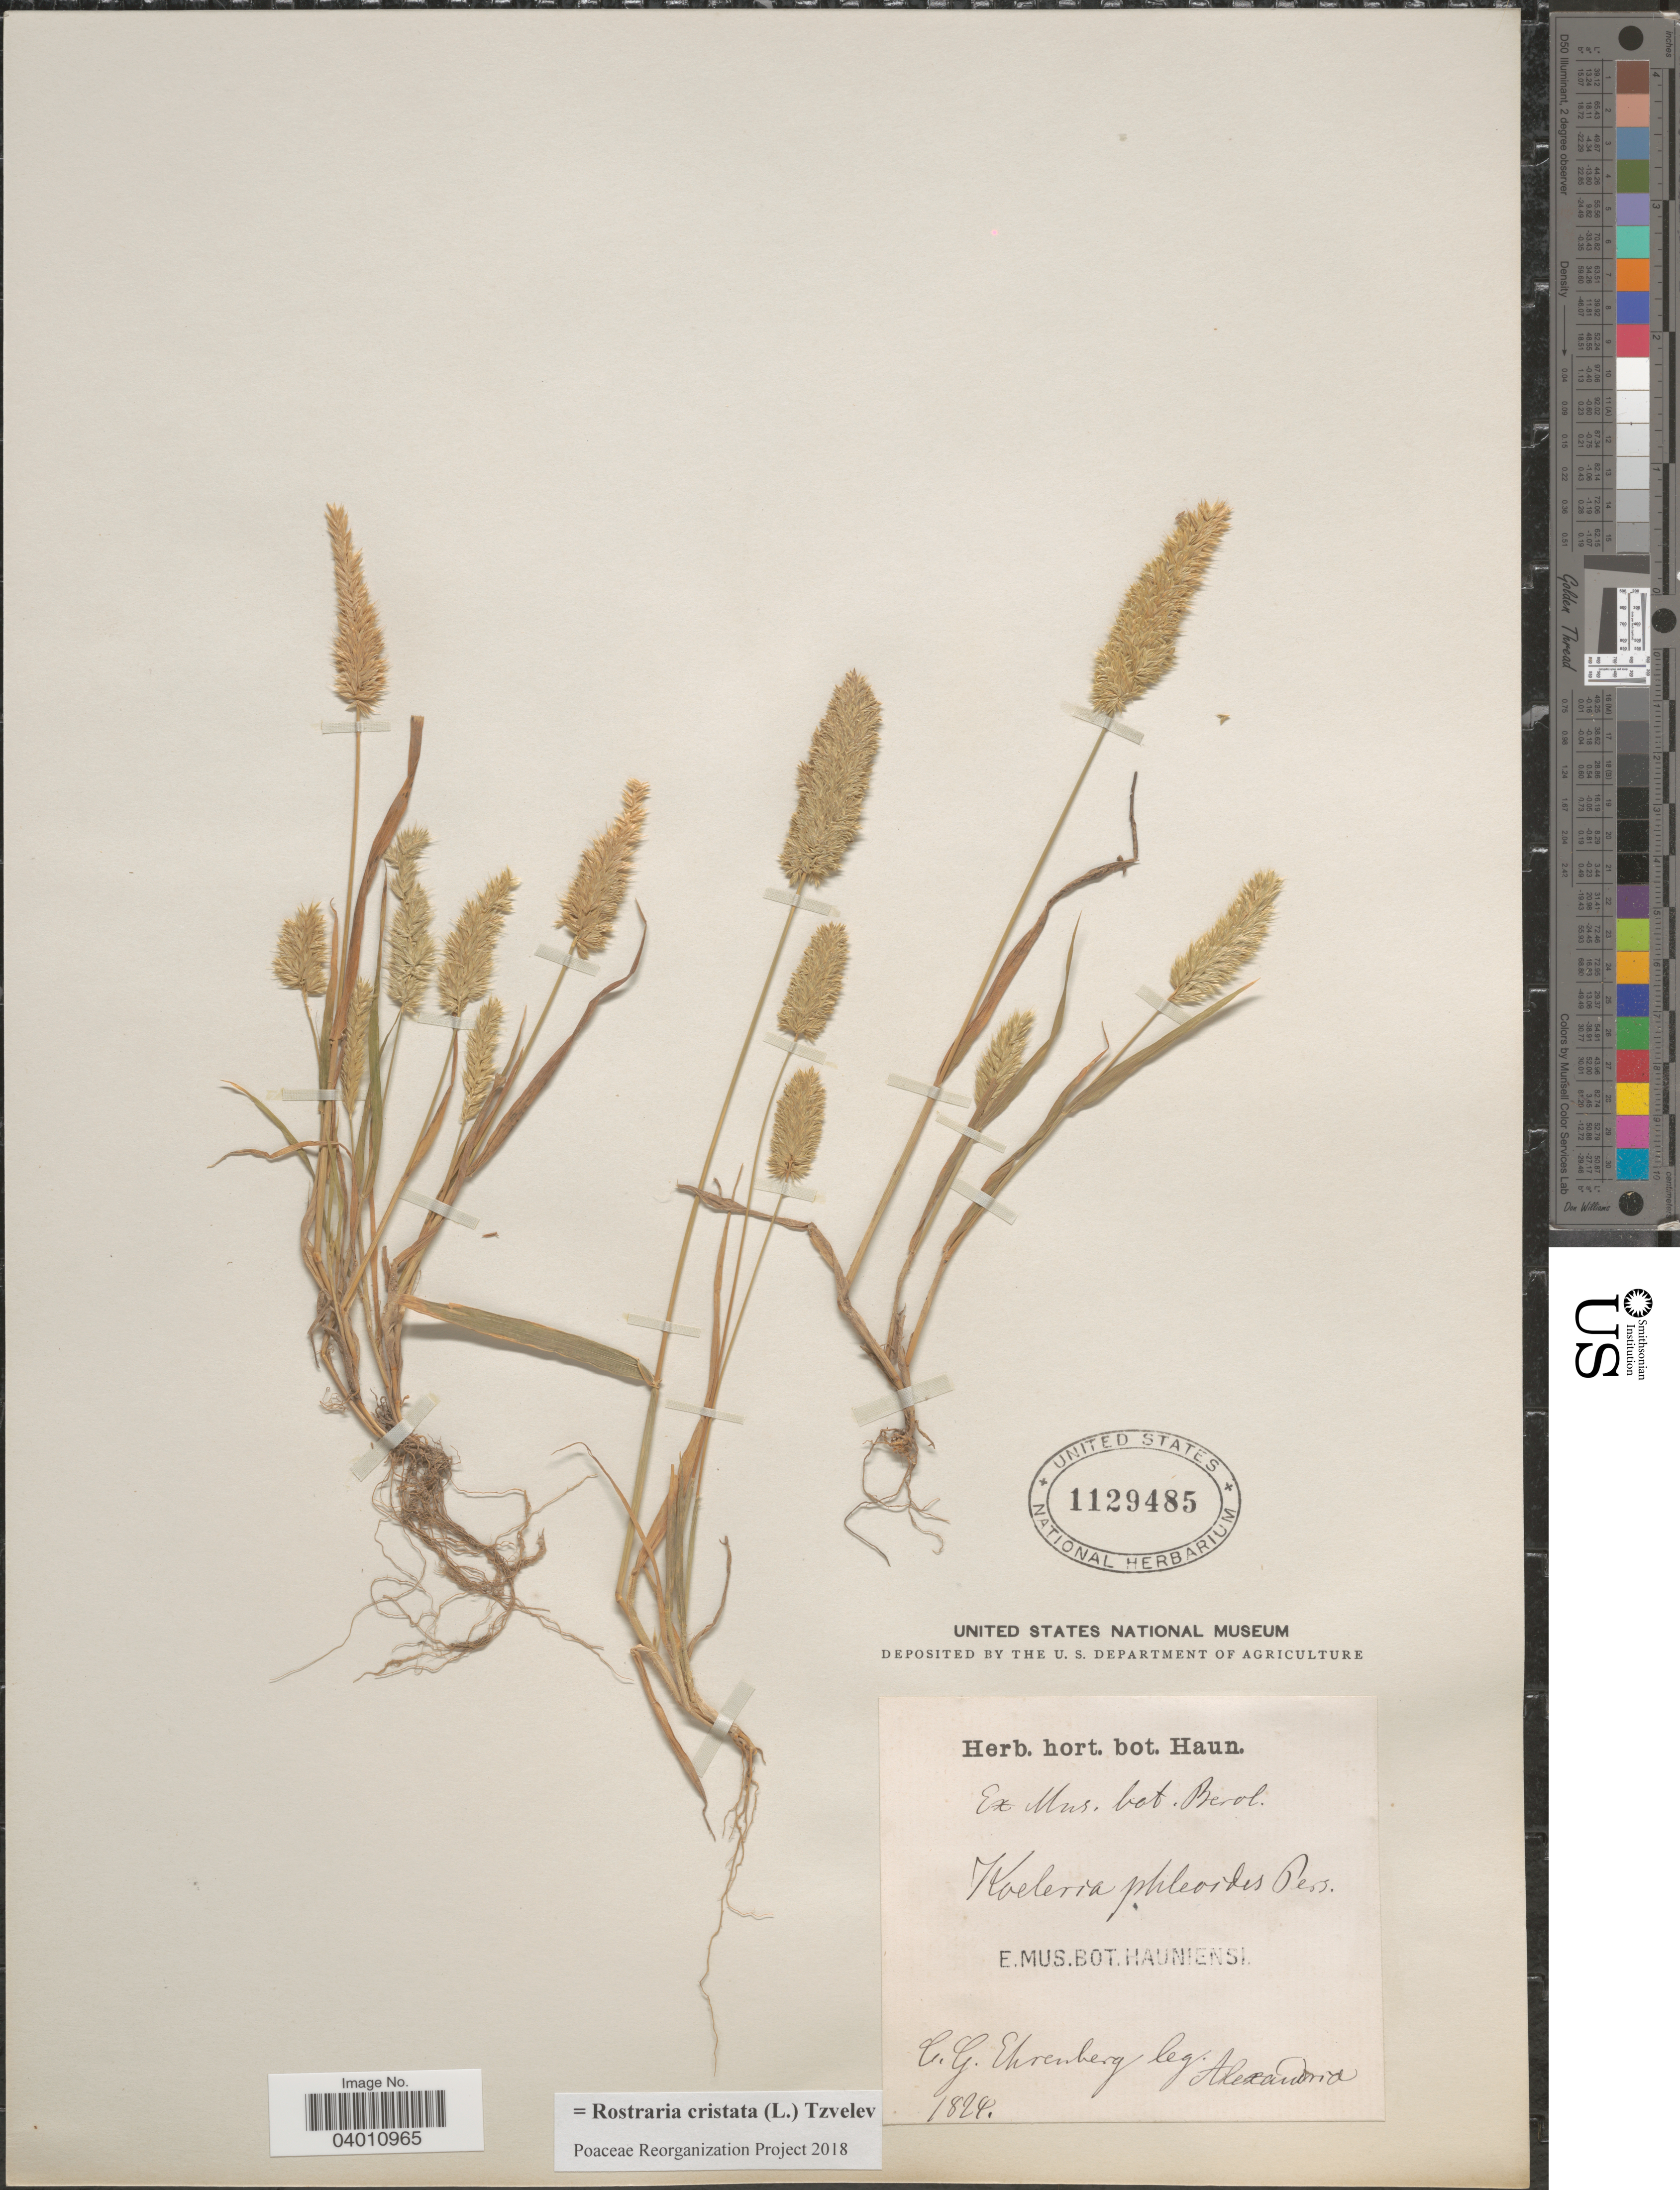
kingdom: Plantae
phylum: Tracheophyta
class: Liliopsida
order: Poales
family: Poaceae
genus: Rostraria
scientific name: Rostraria cristata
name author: (L.) Tzvelev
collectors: C. Ehrenberg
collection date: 1824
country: Egypt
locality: Alexandria.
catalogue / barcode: US 1129485